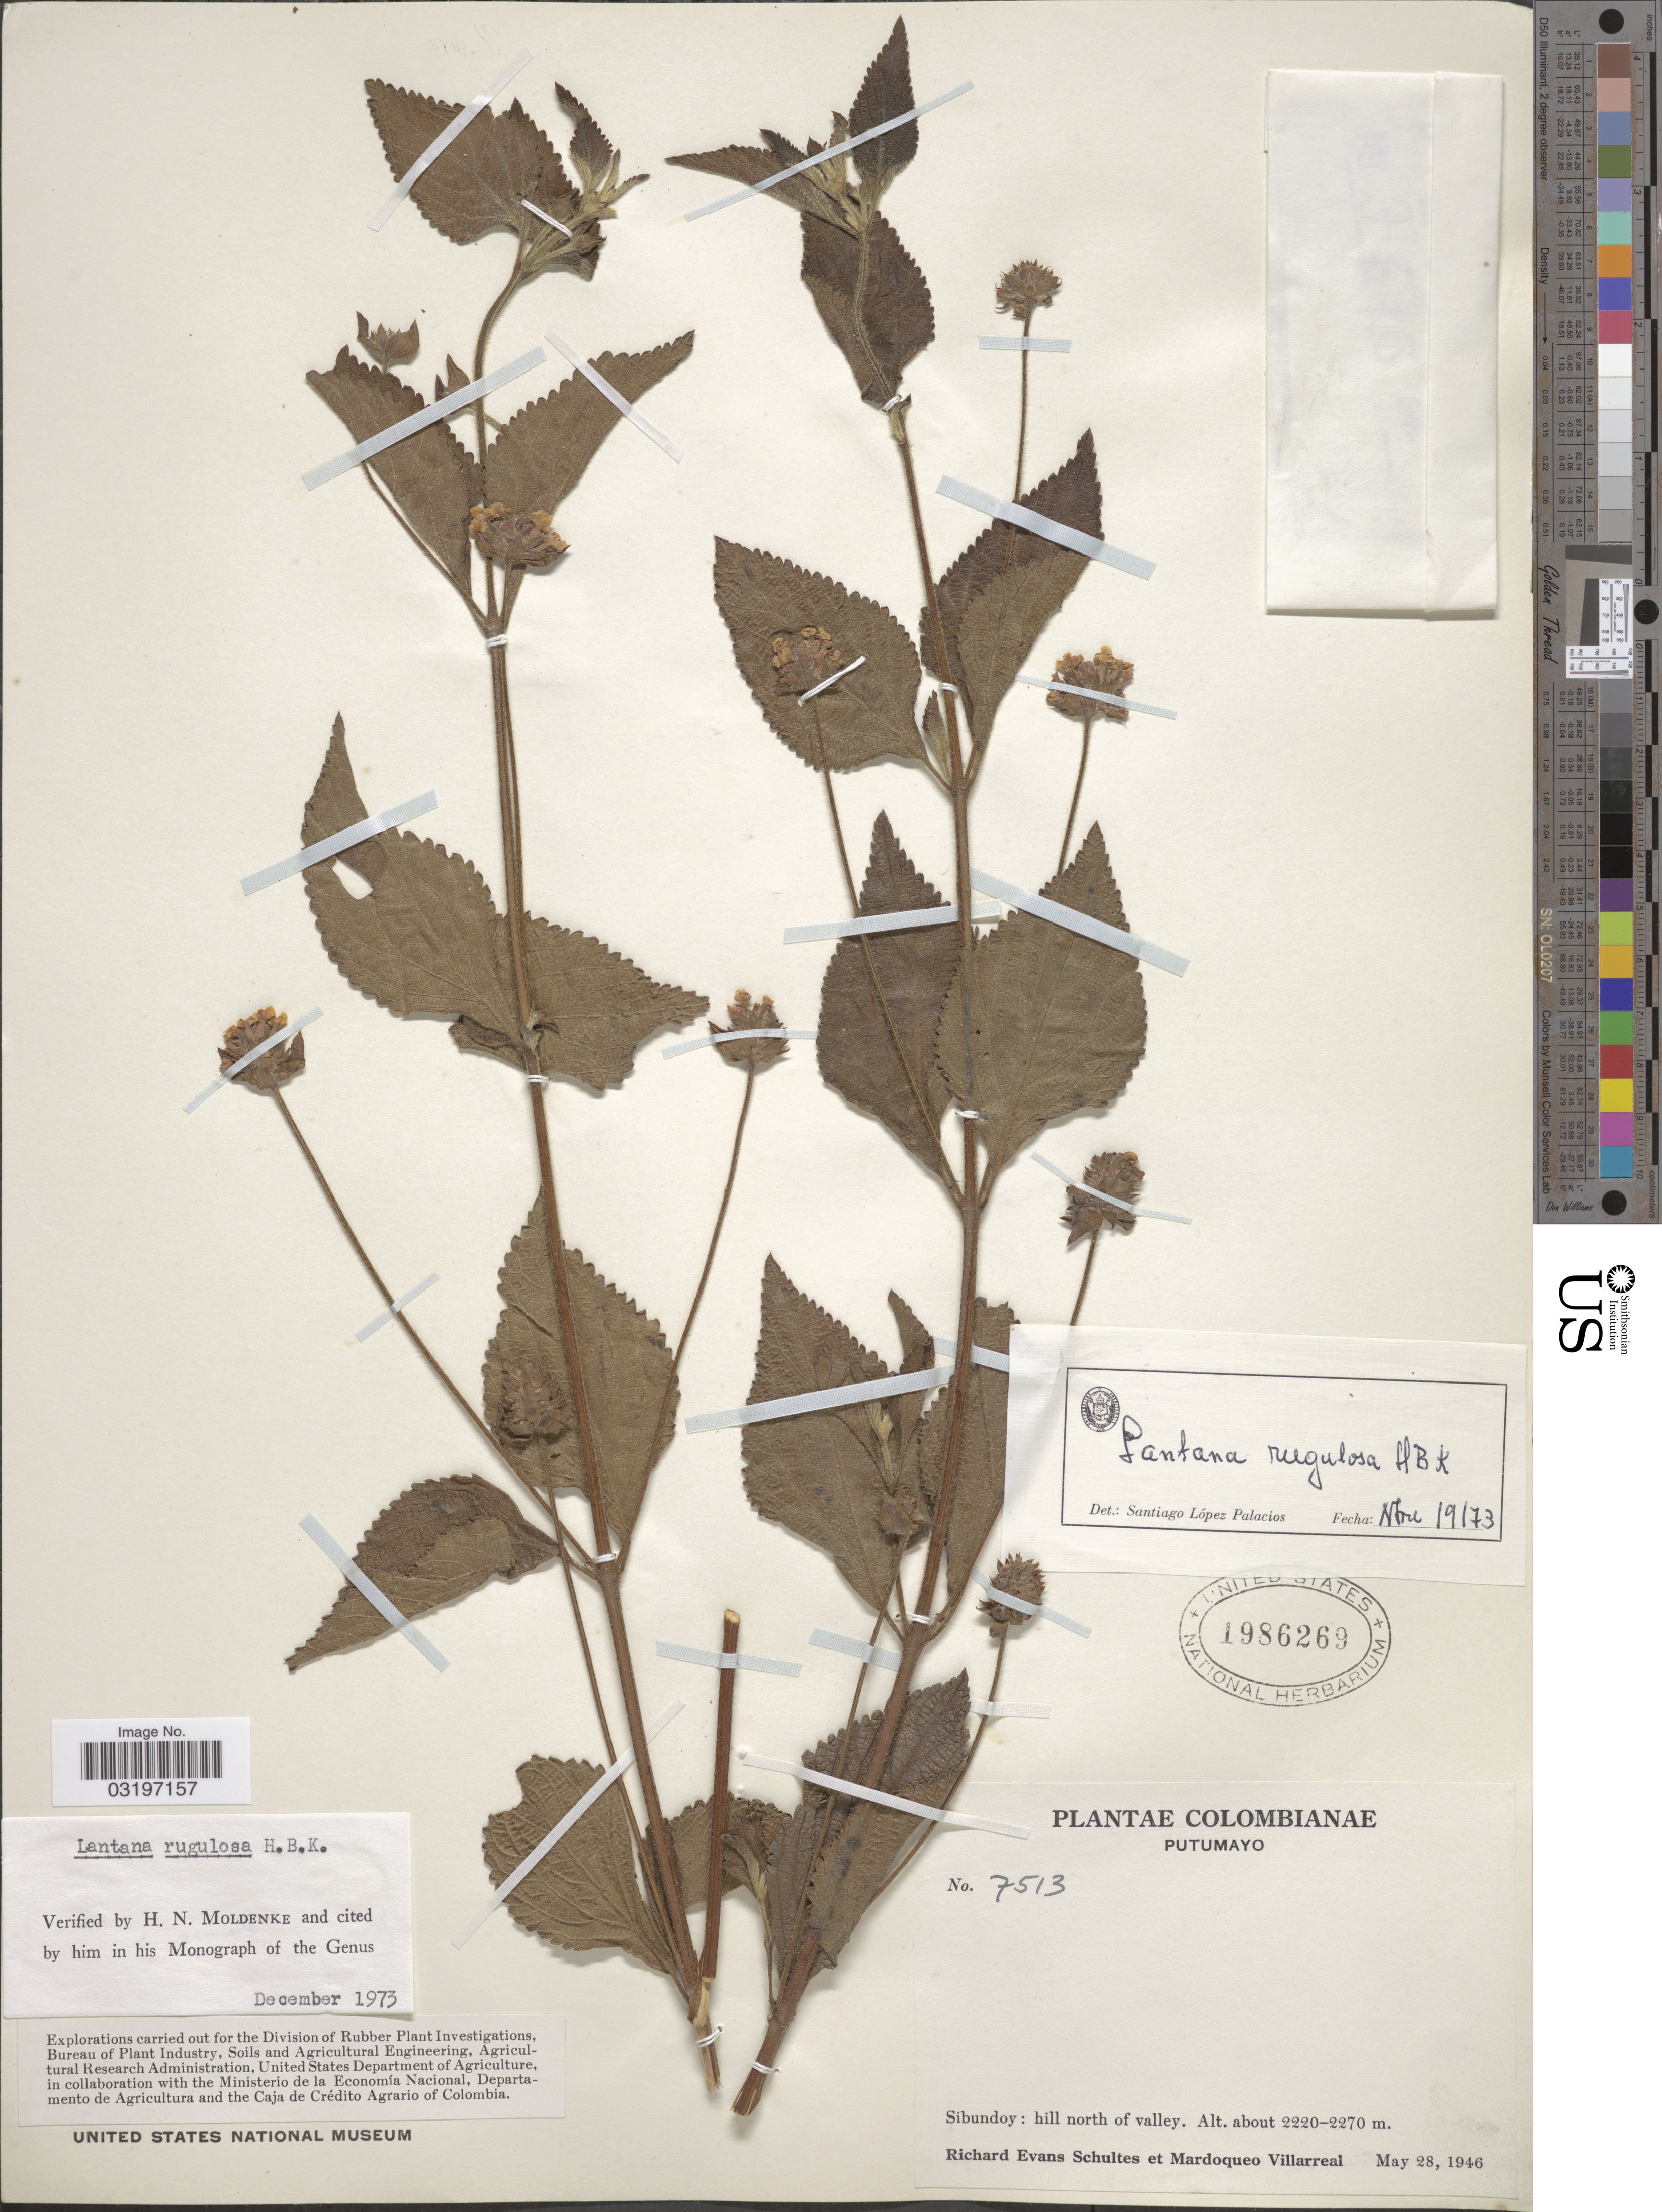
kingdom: Plantae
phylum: Tracheophyta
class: Magnoliopsida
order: Lamiales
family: Verbenaceae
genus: Lantana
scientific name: Lantana rugulosa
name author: Kunth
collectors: R. E. Schultes & M. Villarreal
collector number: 7513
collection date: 1946-05-28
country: Colombia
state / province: Putumayo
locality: Sibundoy: hill north of valley.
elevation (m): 2220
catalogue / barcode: US 1986269